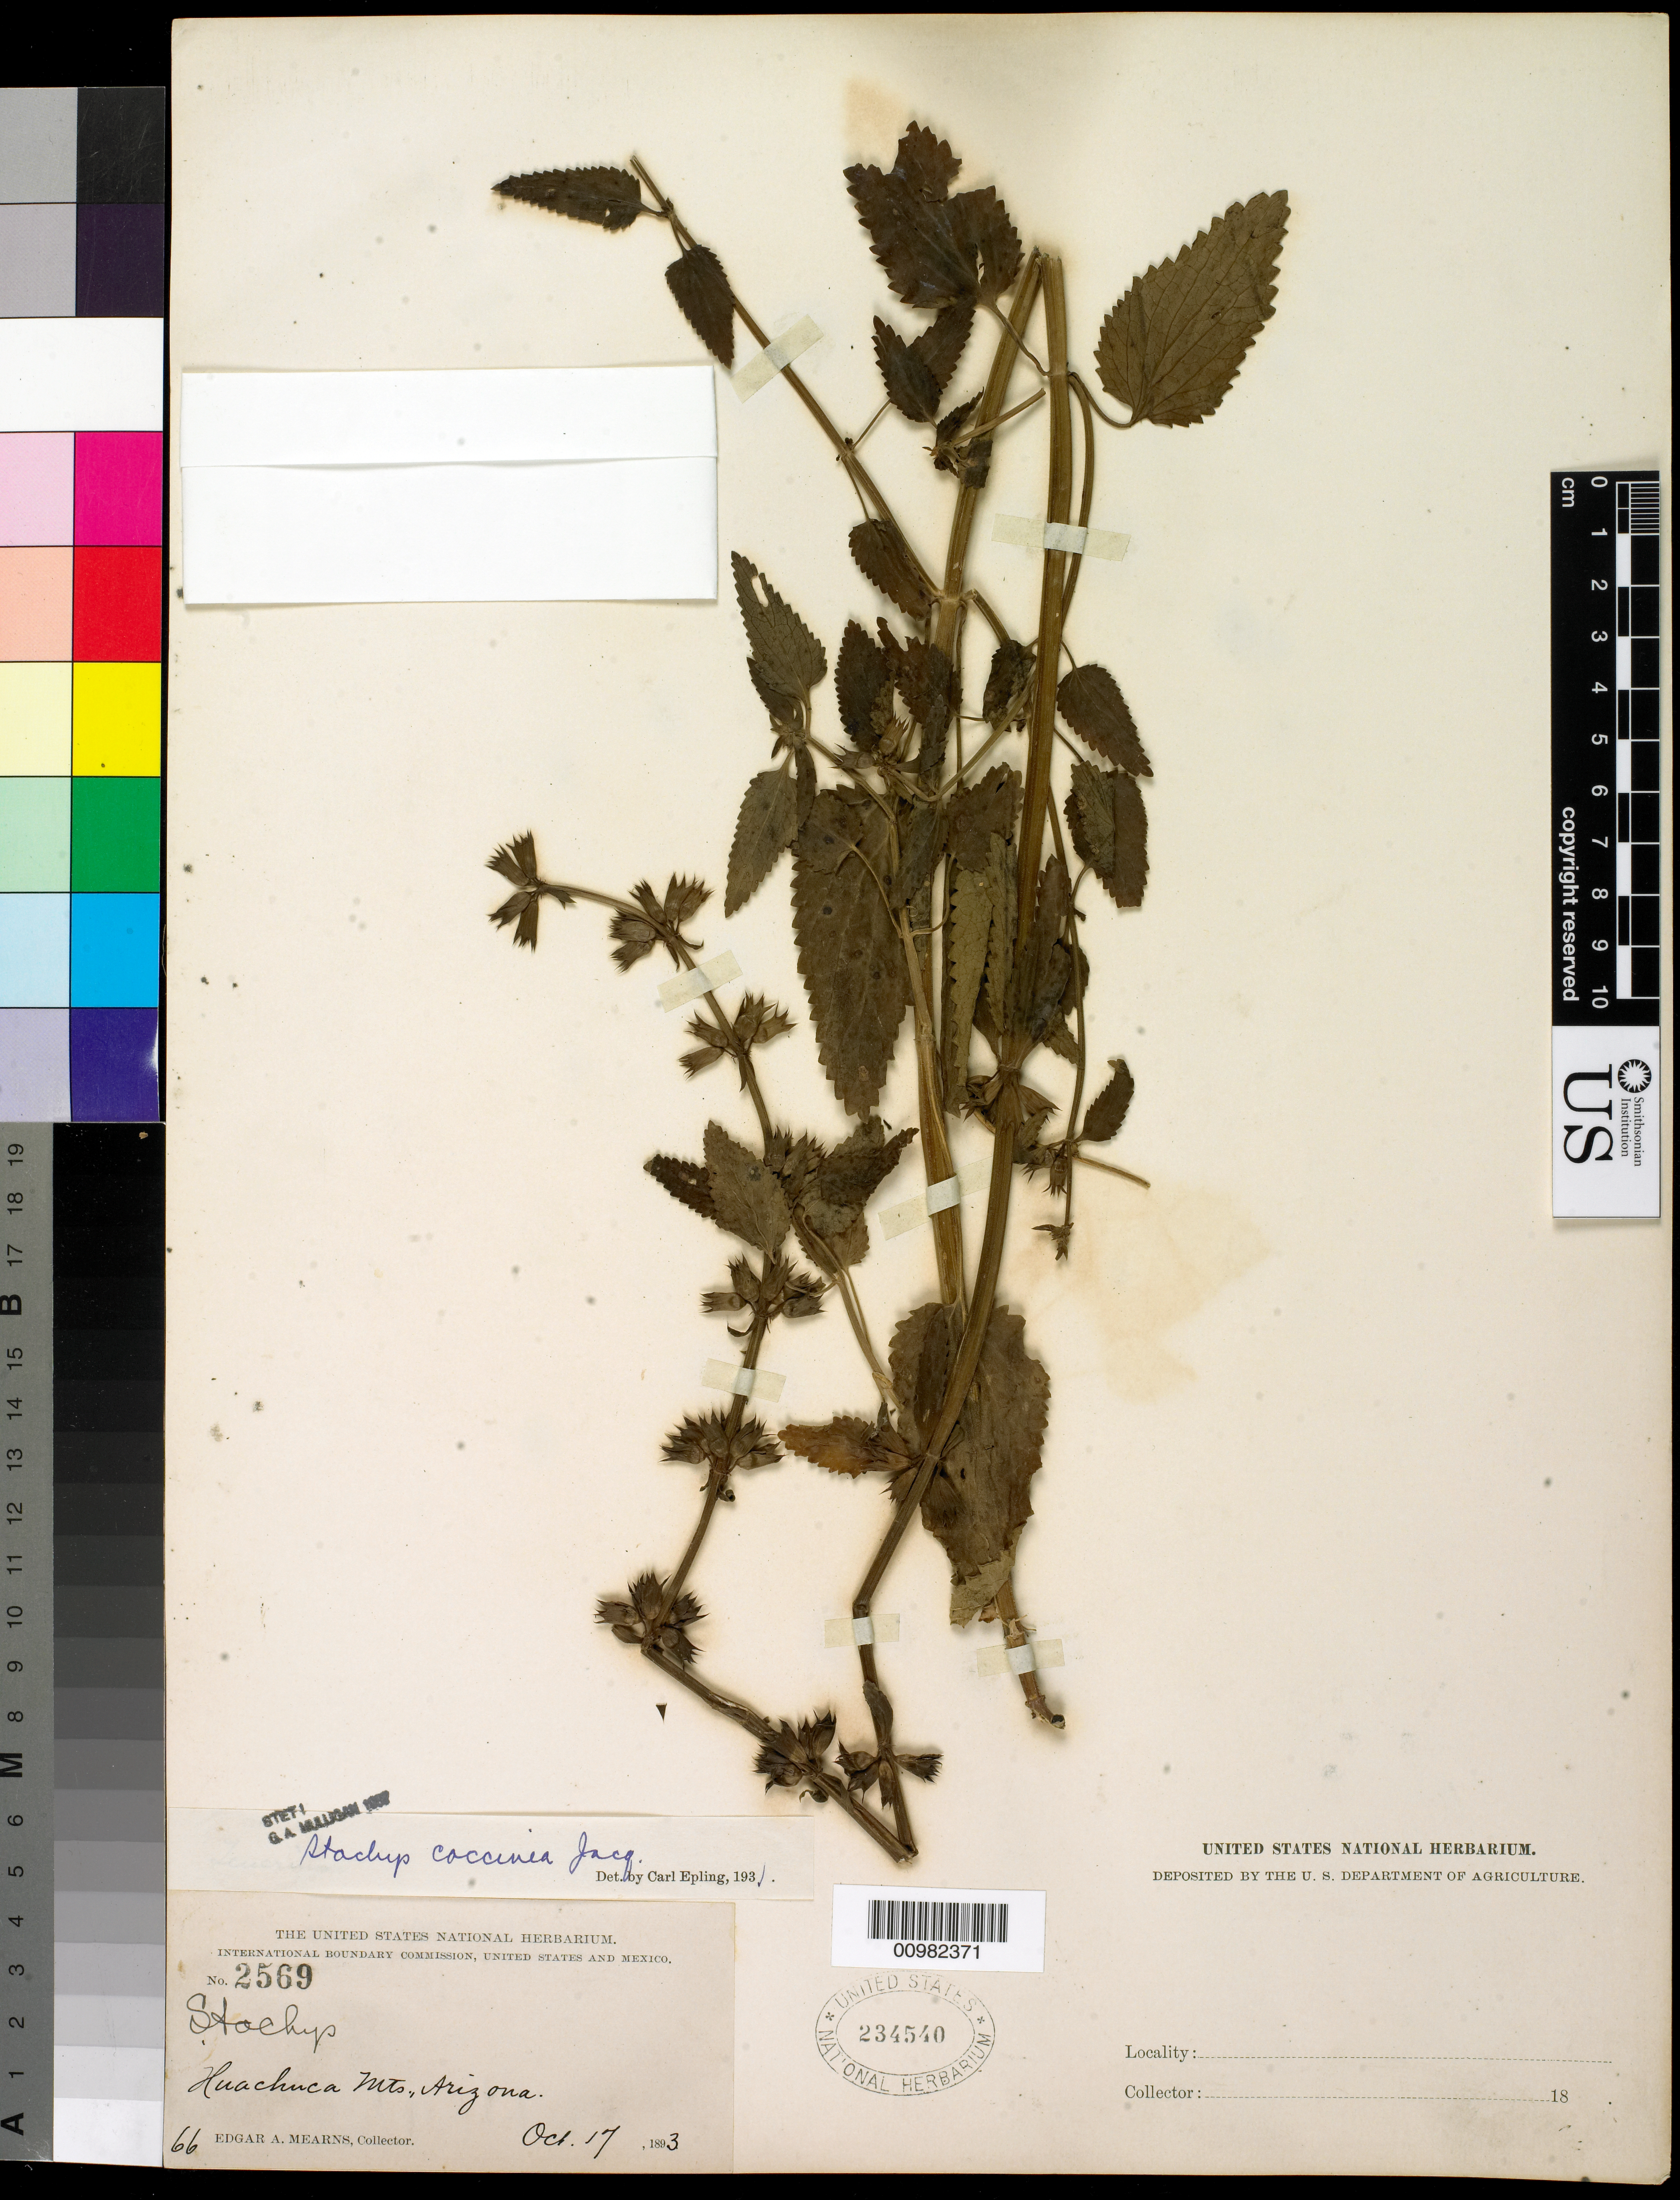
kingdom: Plantae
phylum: Tracheophyta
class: Magnoliopsida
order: Lamiales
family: Lamiaceae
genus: Stachys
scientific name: Stachys coccinea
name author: Ortega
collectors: E. A. Mearns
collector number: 2569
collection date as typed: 17 Oct 1893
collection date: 1893-10-17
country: United States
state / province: Arizona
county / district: Cochise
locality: Huachuca Mts.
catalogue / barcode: US 234540